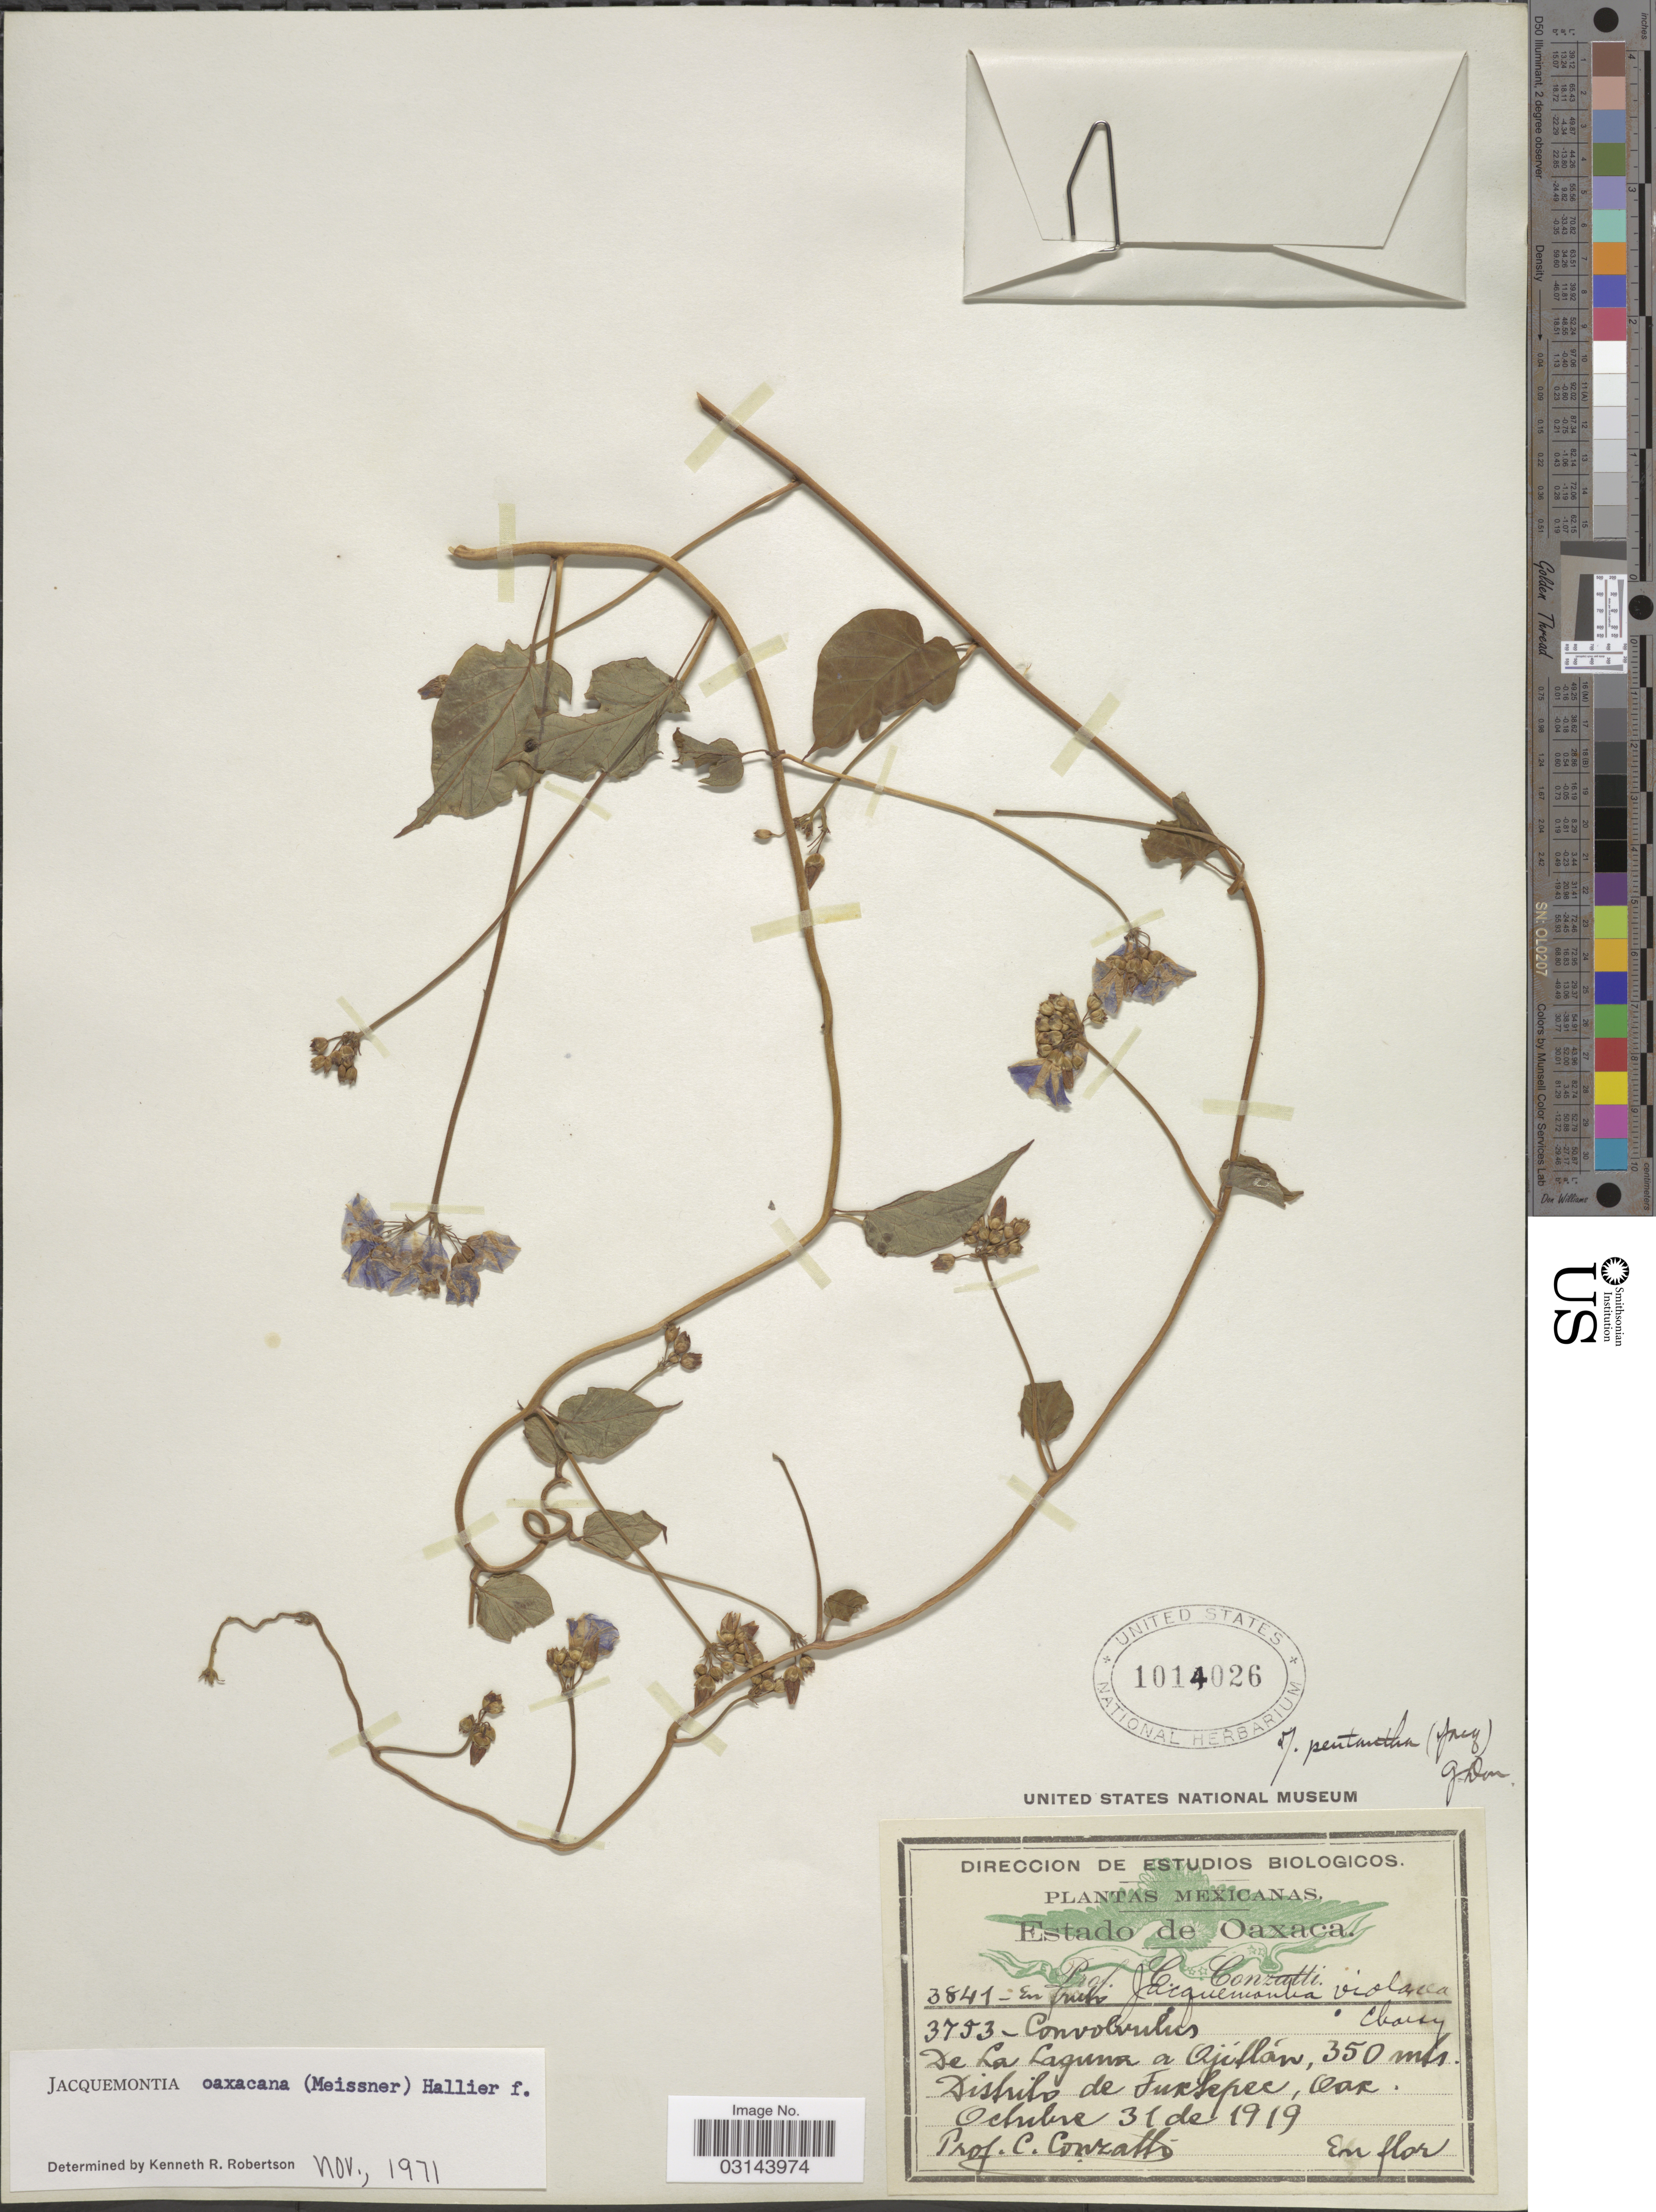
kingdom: Plantae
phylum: Tracheophyta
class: Magnoliopsida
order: Solanales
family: Convolvulaceae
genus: Jacquemontia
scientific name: Jacquemontia oaxacana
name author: (Meisn.) Hallier f.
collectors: C. Conzatti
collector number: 3753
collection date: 1919-10-31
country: Mexico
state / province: Oaxaca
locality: De La Laguna a Ojitlán, Distrito de Tuxtepec, Oax.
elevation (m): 350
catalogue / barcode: US 1014026